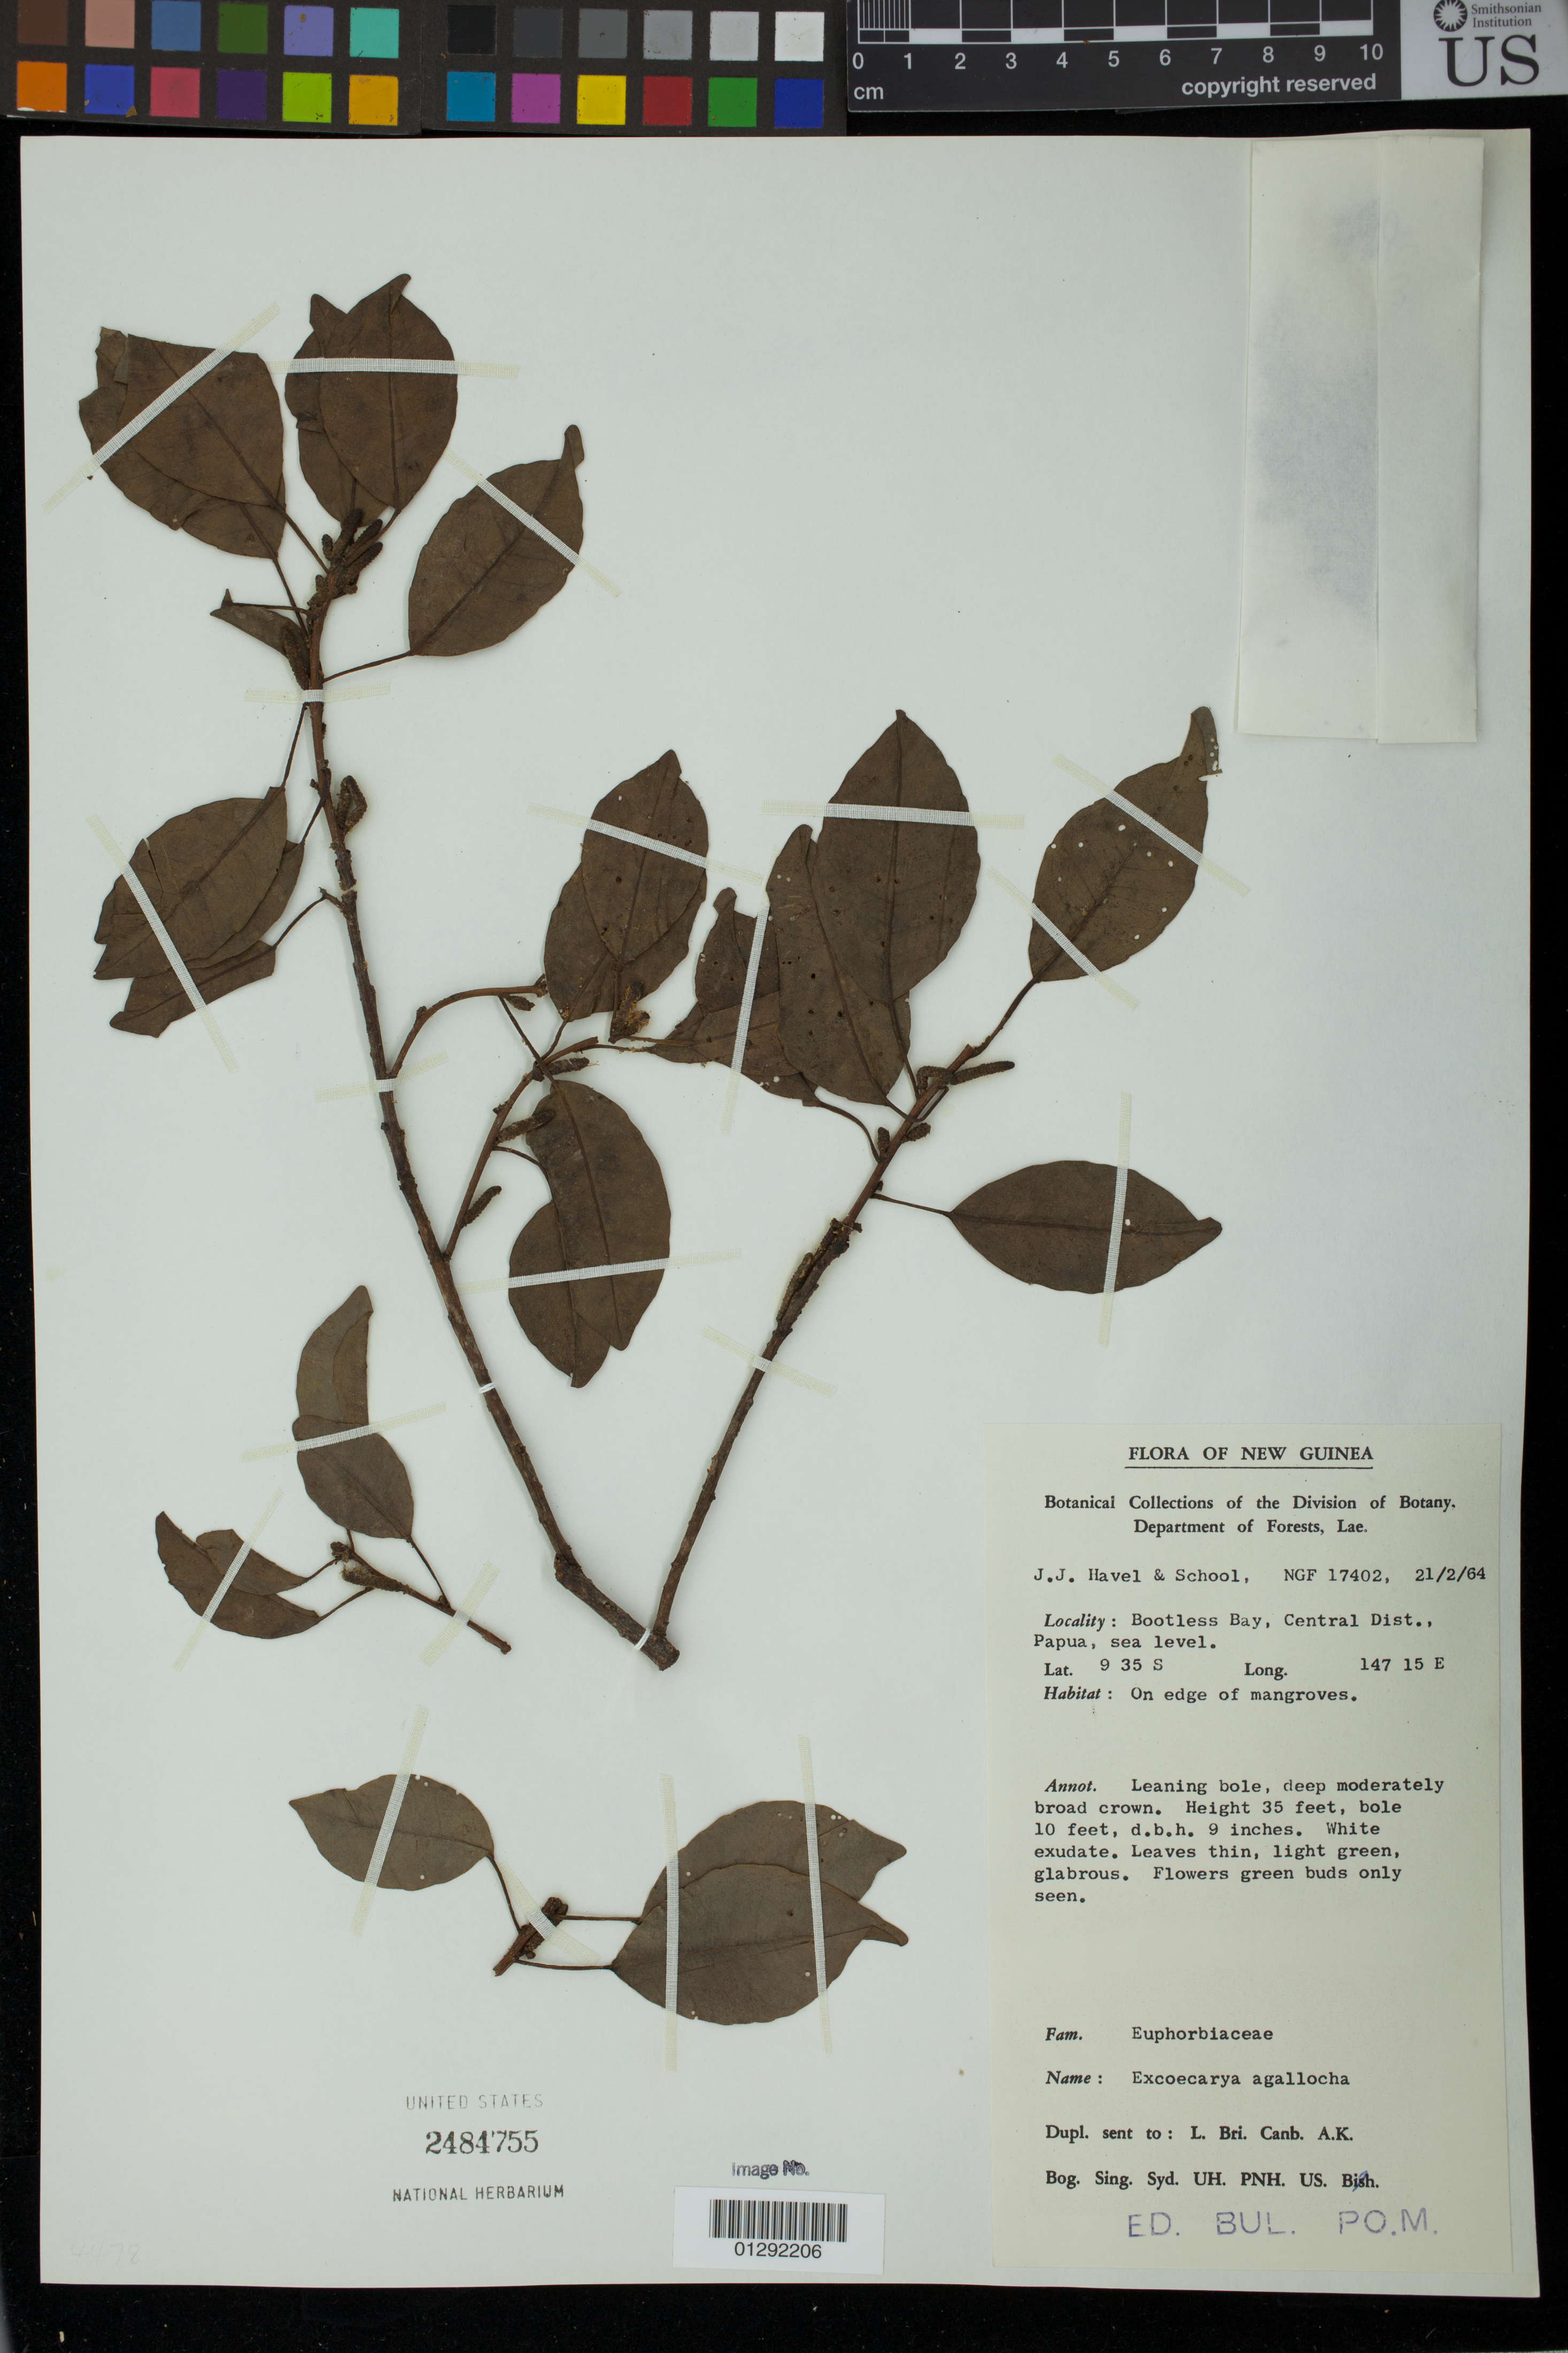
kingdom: Plantae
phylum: Tracheophyta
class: Magnoliopsida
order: Malpighiales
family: Euphorbiaceae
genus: Excoecaria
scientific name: Excoecaria agallocha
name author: L.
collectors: J. Havel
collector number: NGF 17402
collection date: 1964-02-21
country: Papua New Guinea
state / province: Central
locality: Bootless Bay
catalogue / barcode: US 2484755